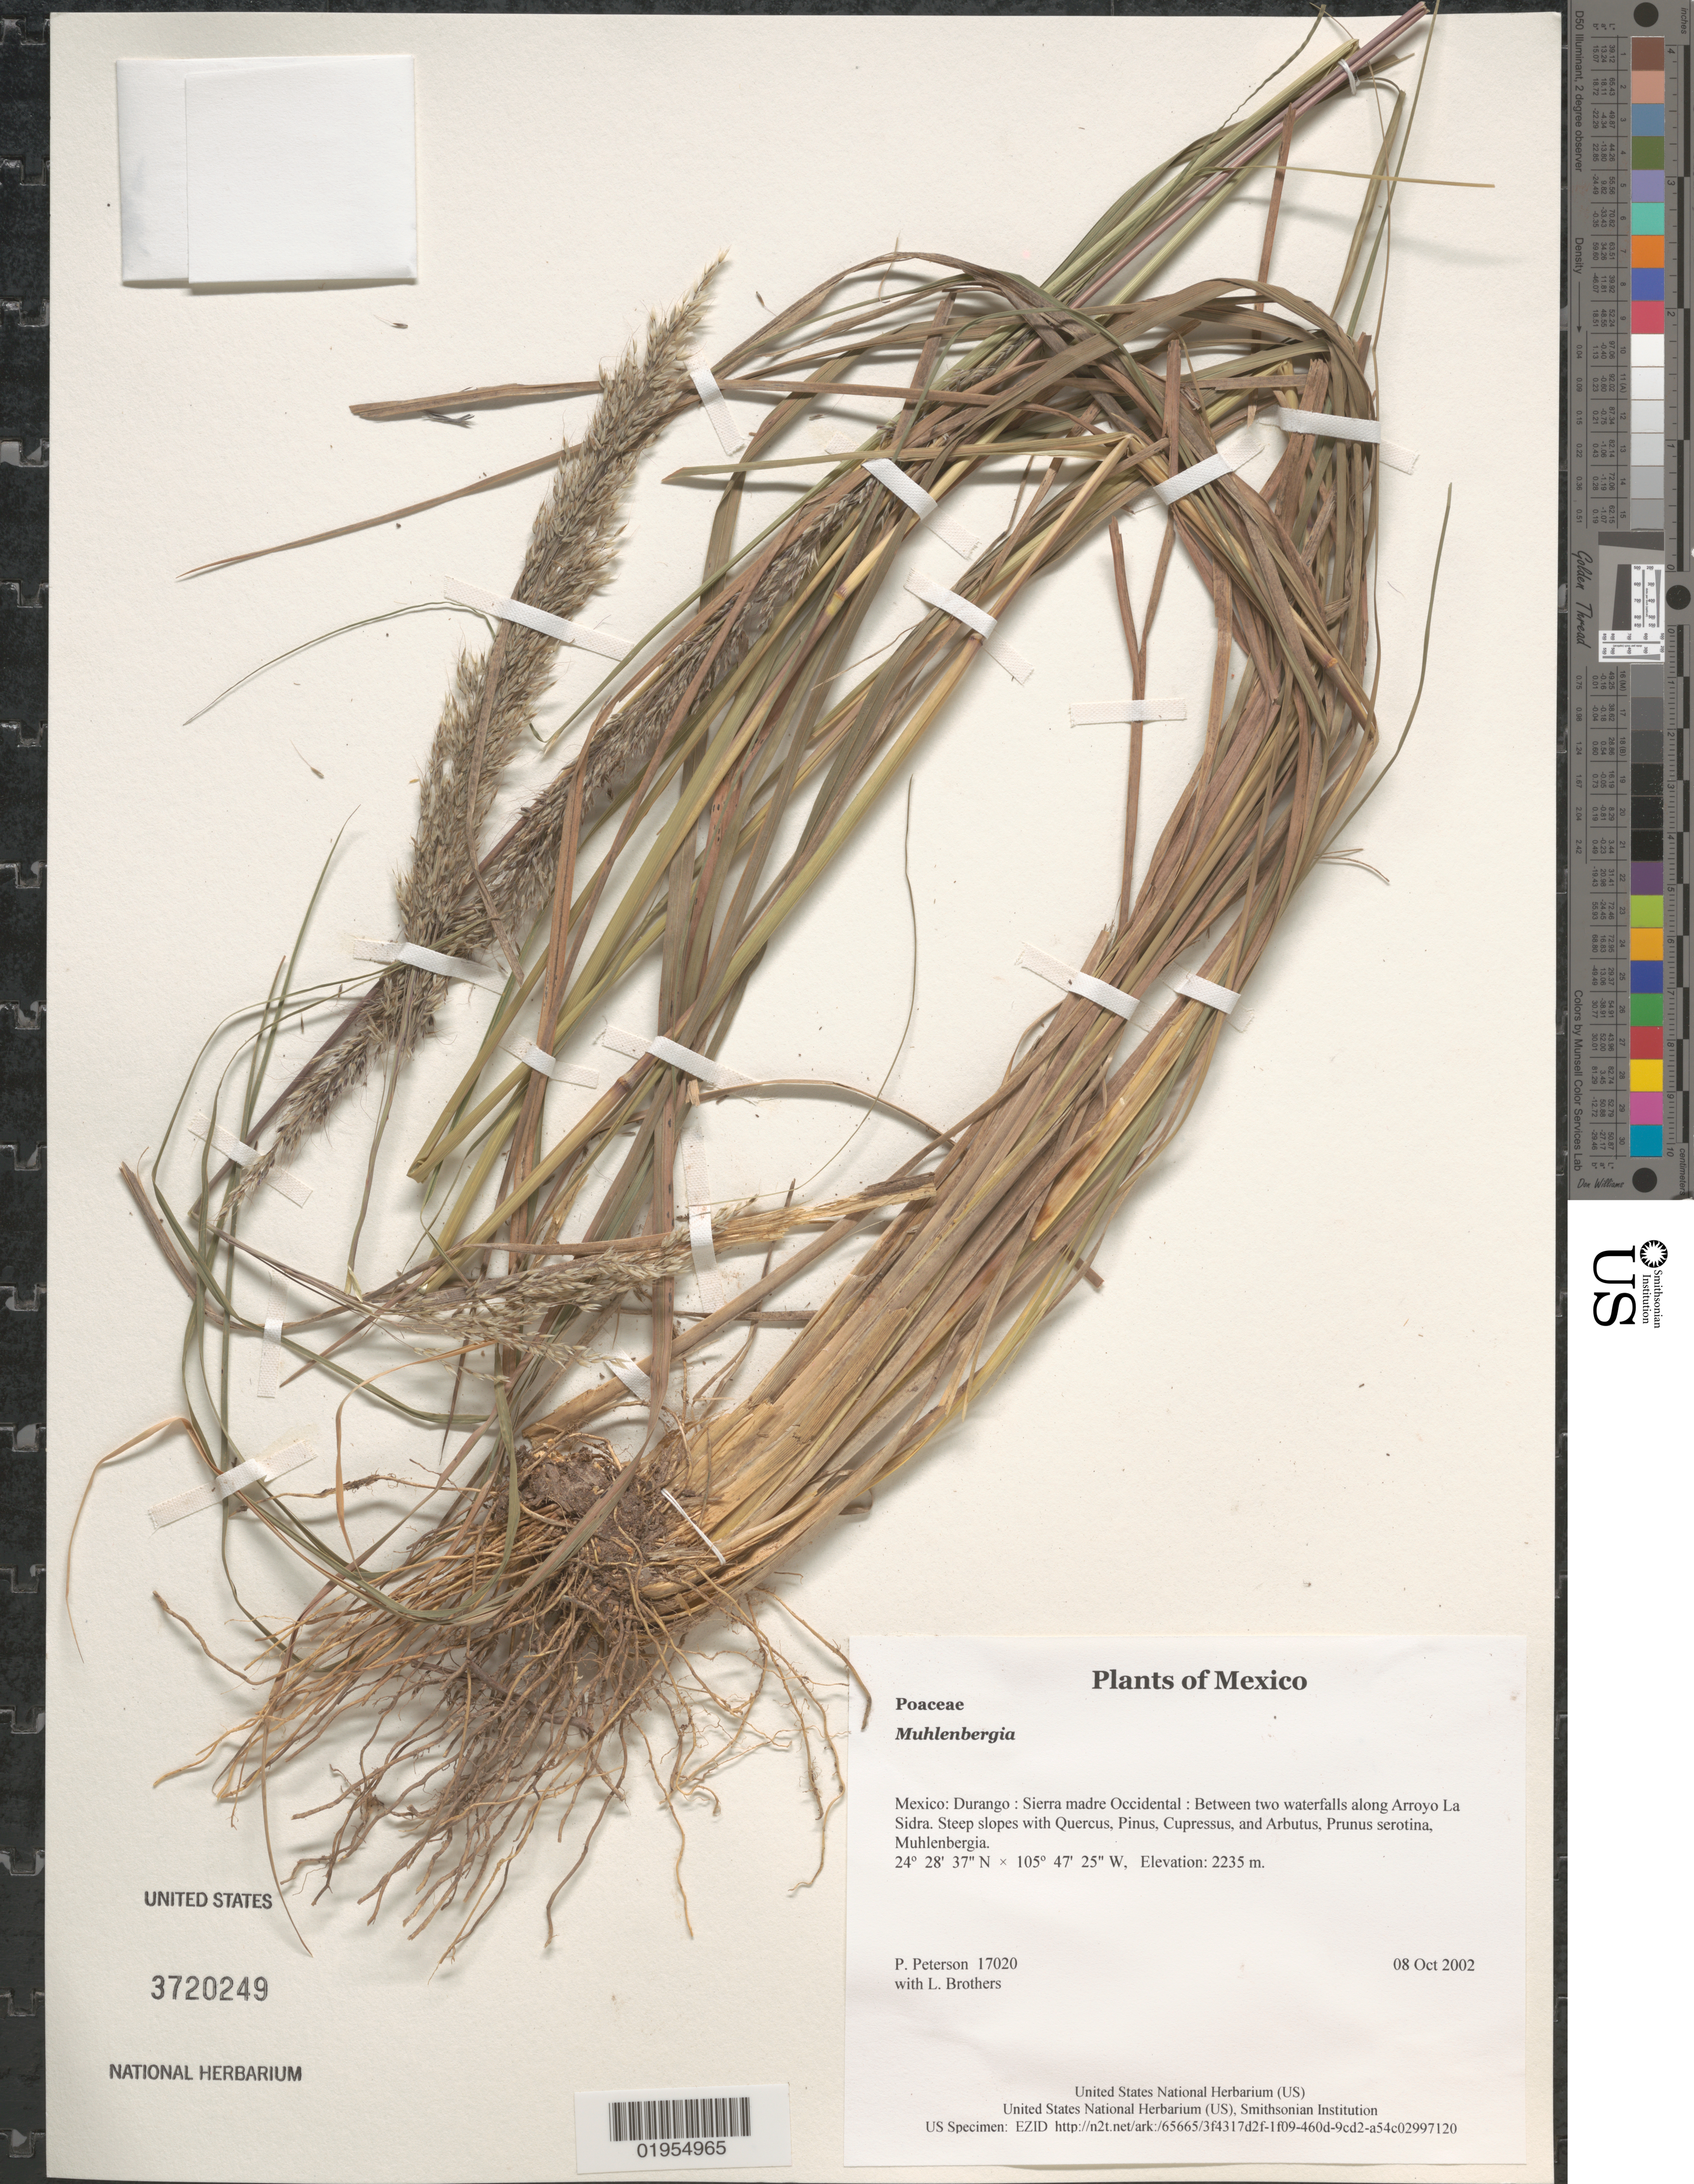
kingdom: Plantae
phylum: Tracheophyta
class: Liliopsida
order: Poales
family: Poaceae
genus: Muhlenbergia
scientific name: Muhlenbergia sp.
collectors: P. M. Peterson & L. E. Brothers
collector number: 17020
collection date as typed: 08 Oct 2002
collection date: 2002-10-08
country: Mexico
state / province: Durango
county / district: Sierra madre Occidental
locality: Between two waterfalls along Arroyo La Sidra. Steep slopes with Quercus, Pinus, Cupressus, and Arbutus, Prunus serotina, Muhlenbergia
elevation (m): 2235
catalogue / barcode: US 3720249